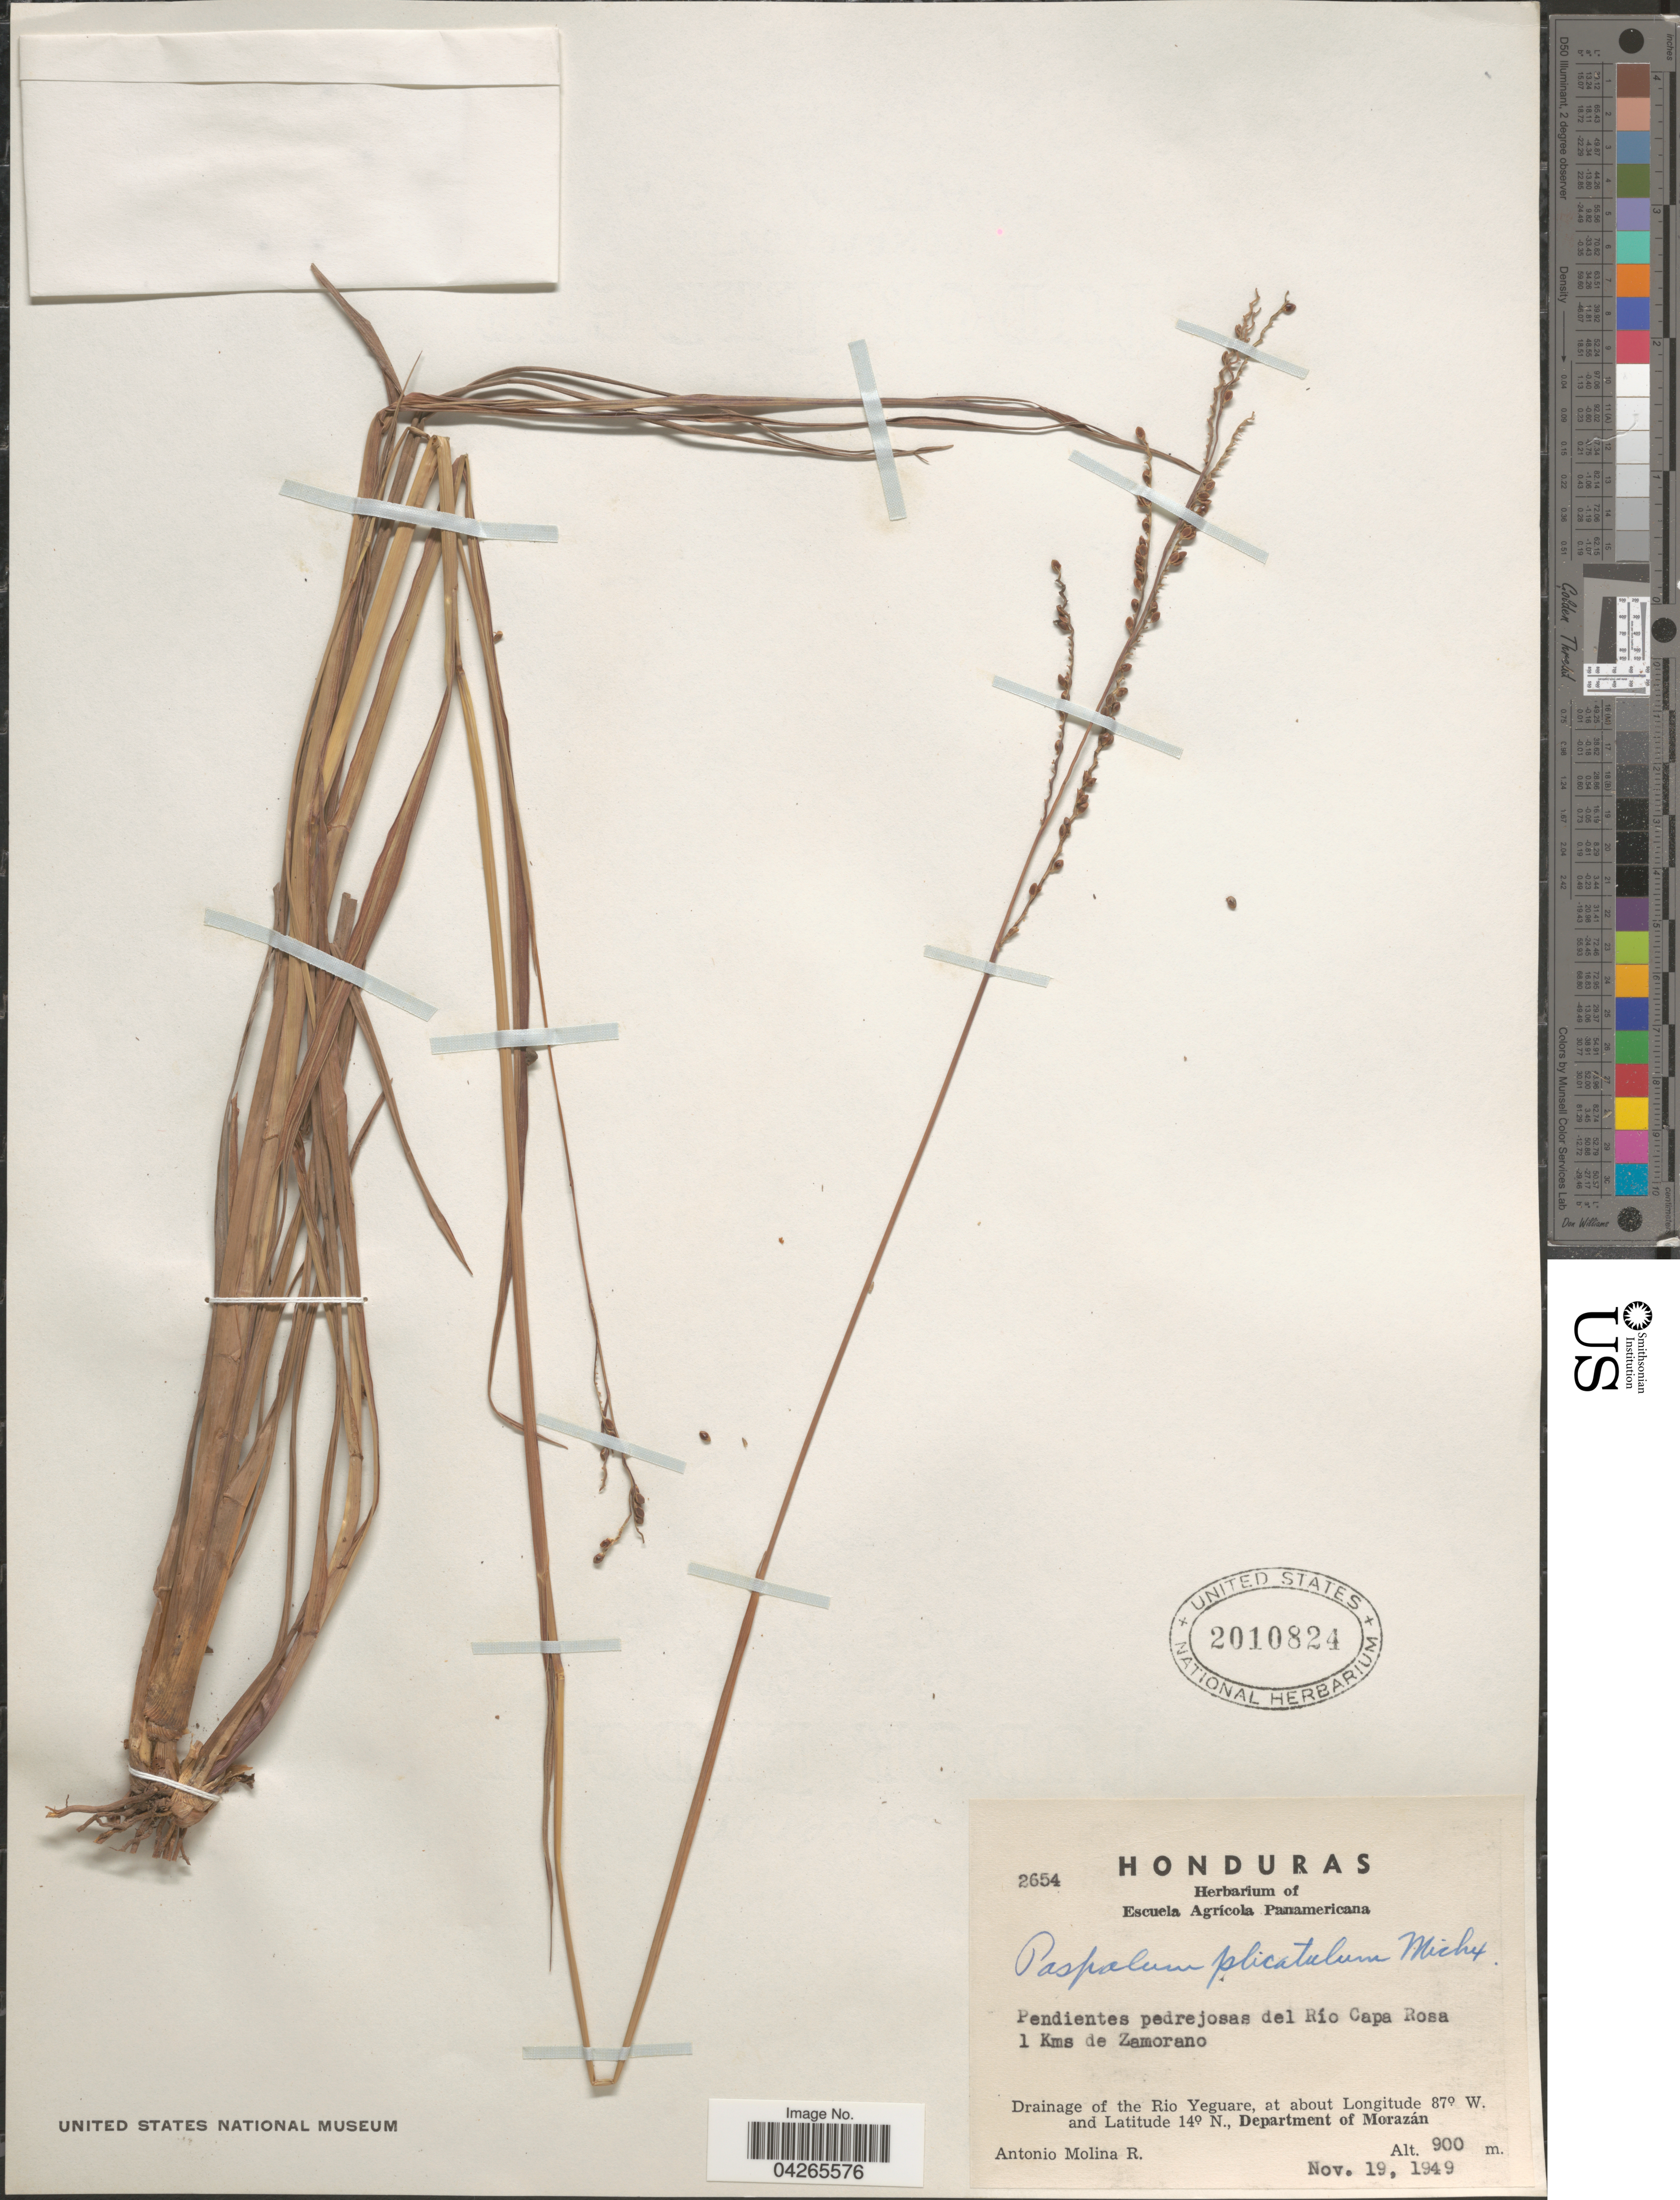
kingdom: Plantae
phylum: Tracheophyta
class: Liliopsida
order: Poales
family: Poaceae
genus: Paspalum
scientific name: Paspalum plicatulum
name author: Michx.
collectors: A. Molina R.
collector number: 2654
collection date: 1949-11-19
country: Honduras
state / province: Fco. Morazán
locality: Pendientes pedrejosas del Río Capa Rosa 1 Kms de Zamorano. Drainage of the Río Yeguare. Department of Morazán.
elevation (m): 900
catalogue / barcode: US 2010824